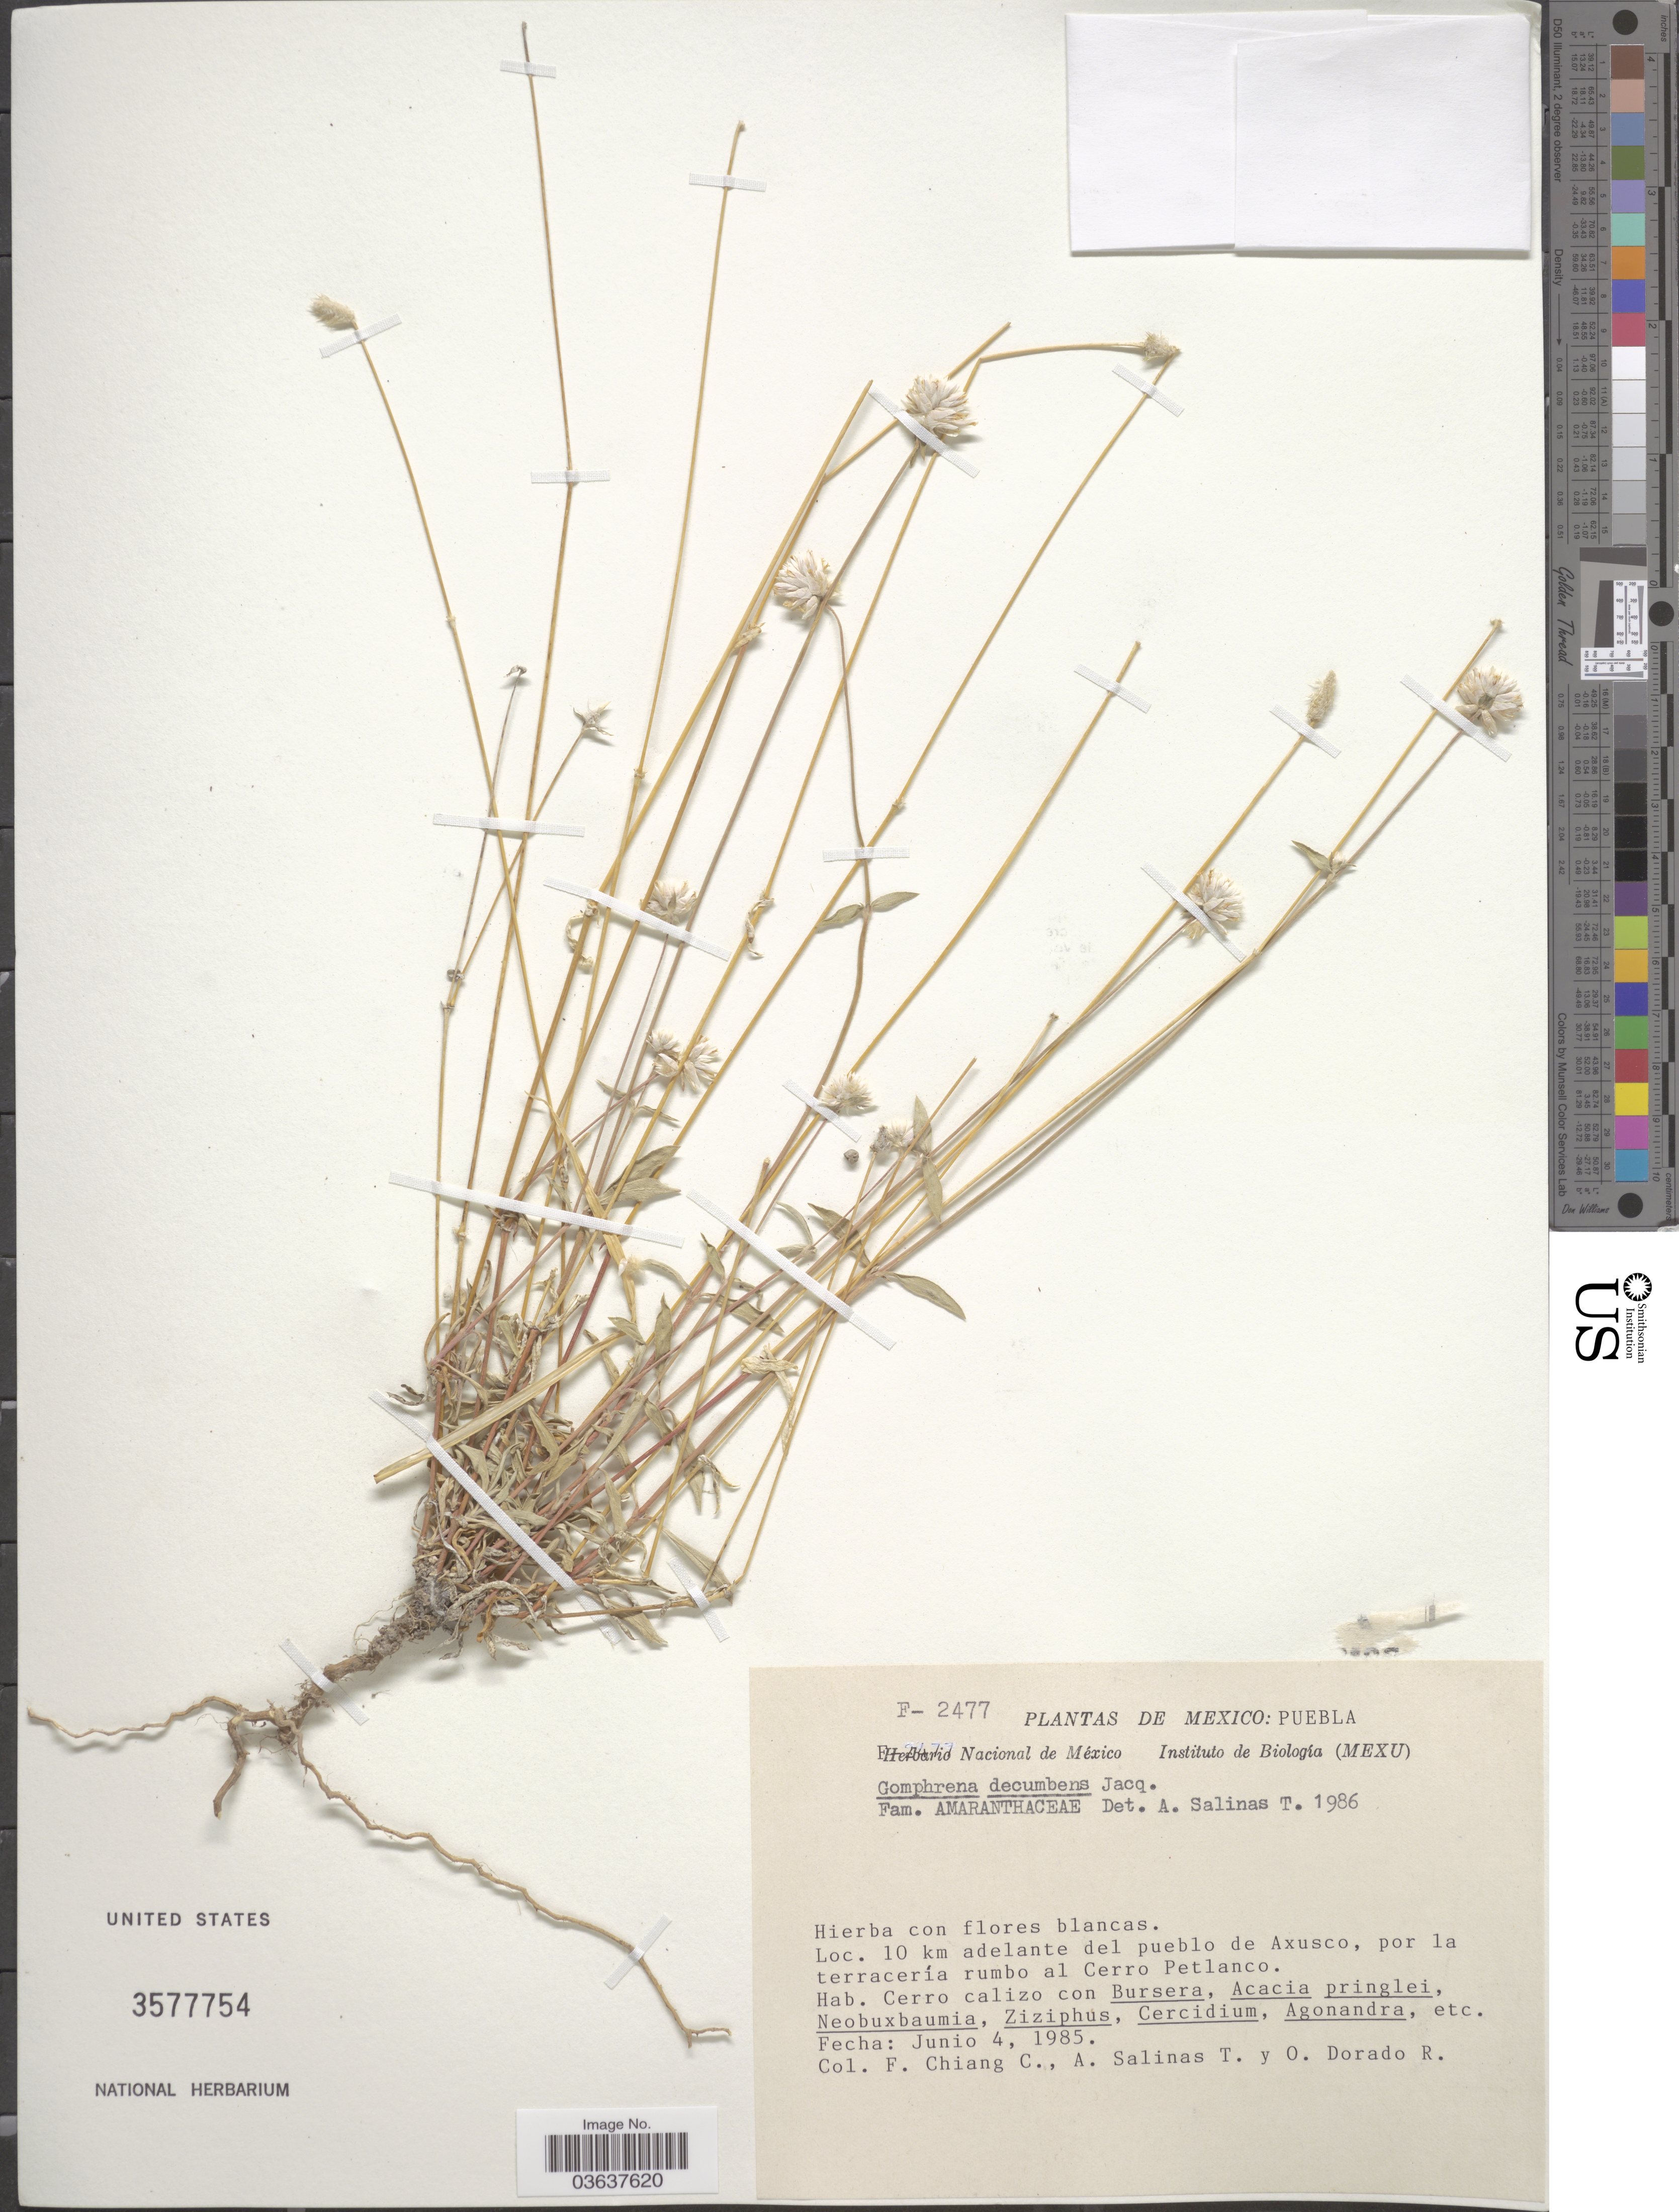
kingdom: Plantae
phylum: Tracheophyta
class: Magnoliopsida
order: Caryophyllales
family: Amaranthaceae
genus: Gomphrena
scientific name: Gomphrena decumbens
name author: Jacq.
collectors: F. Chiang C., A. Salinas T. & O. Dorado R.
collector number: F-2477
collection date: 1985-06-04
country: Mexico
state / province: Puebla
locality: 10 km adelante del pueblo de Axusco, por la terracería rumbo al Cerro Petlanco.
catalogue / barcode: US 3577754